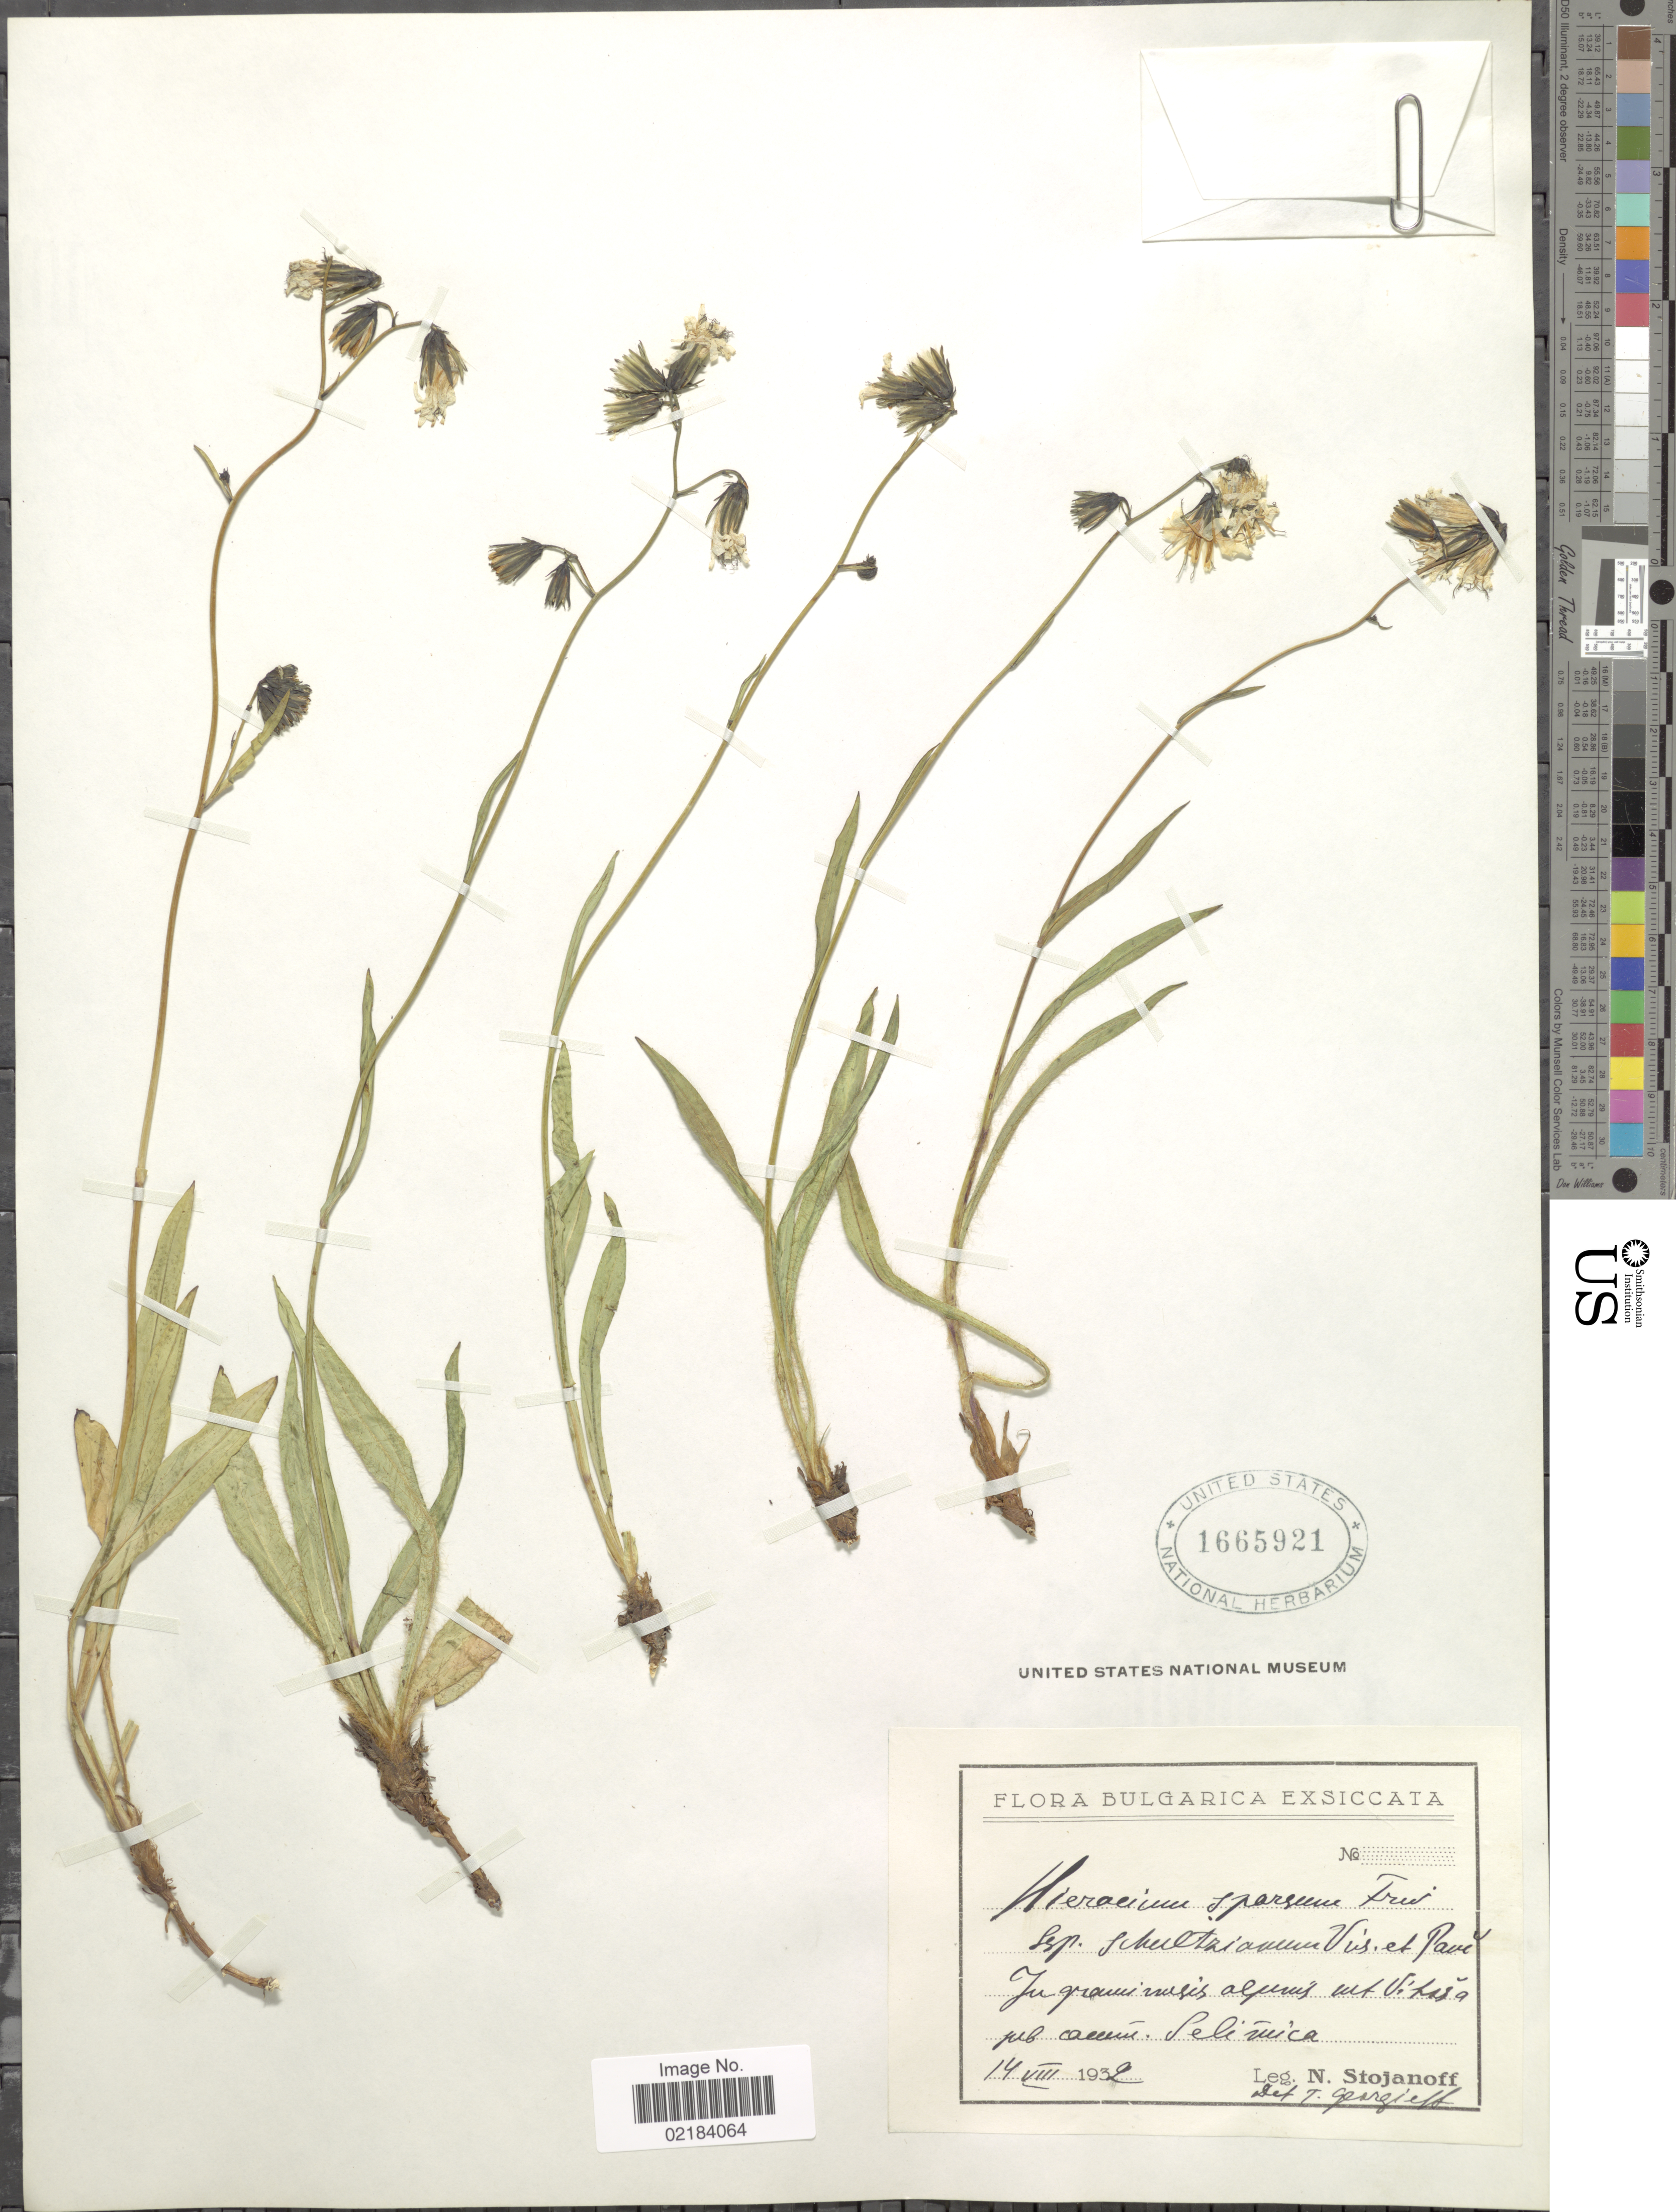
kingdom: Plantae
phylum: Tracheophyta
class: Magnoliopsida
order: Asterales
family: Asteraceae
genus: Hieracium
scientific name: Hieracium sparsum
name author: Friv.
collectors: N. Stojanoff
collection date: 1932-08-14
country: Bulgaria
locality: In graminosis alpinis Mt Vitisa [illegible text]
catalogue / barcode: US 1665921